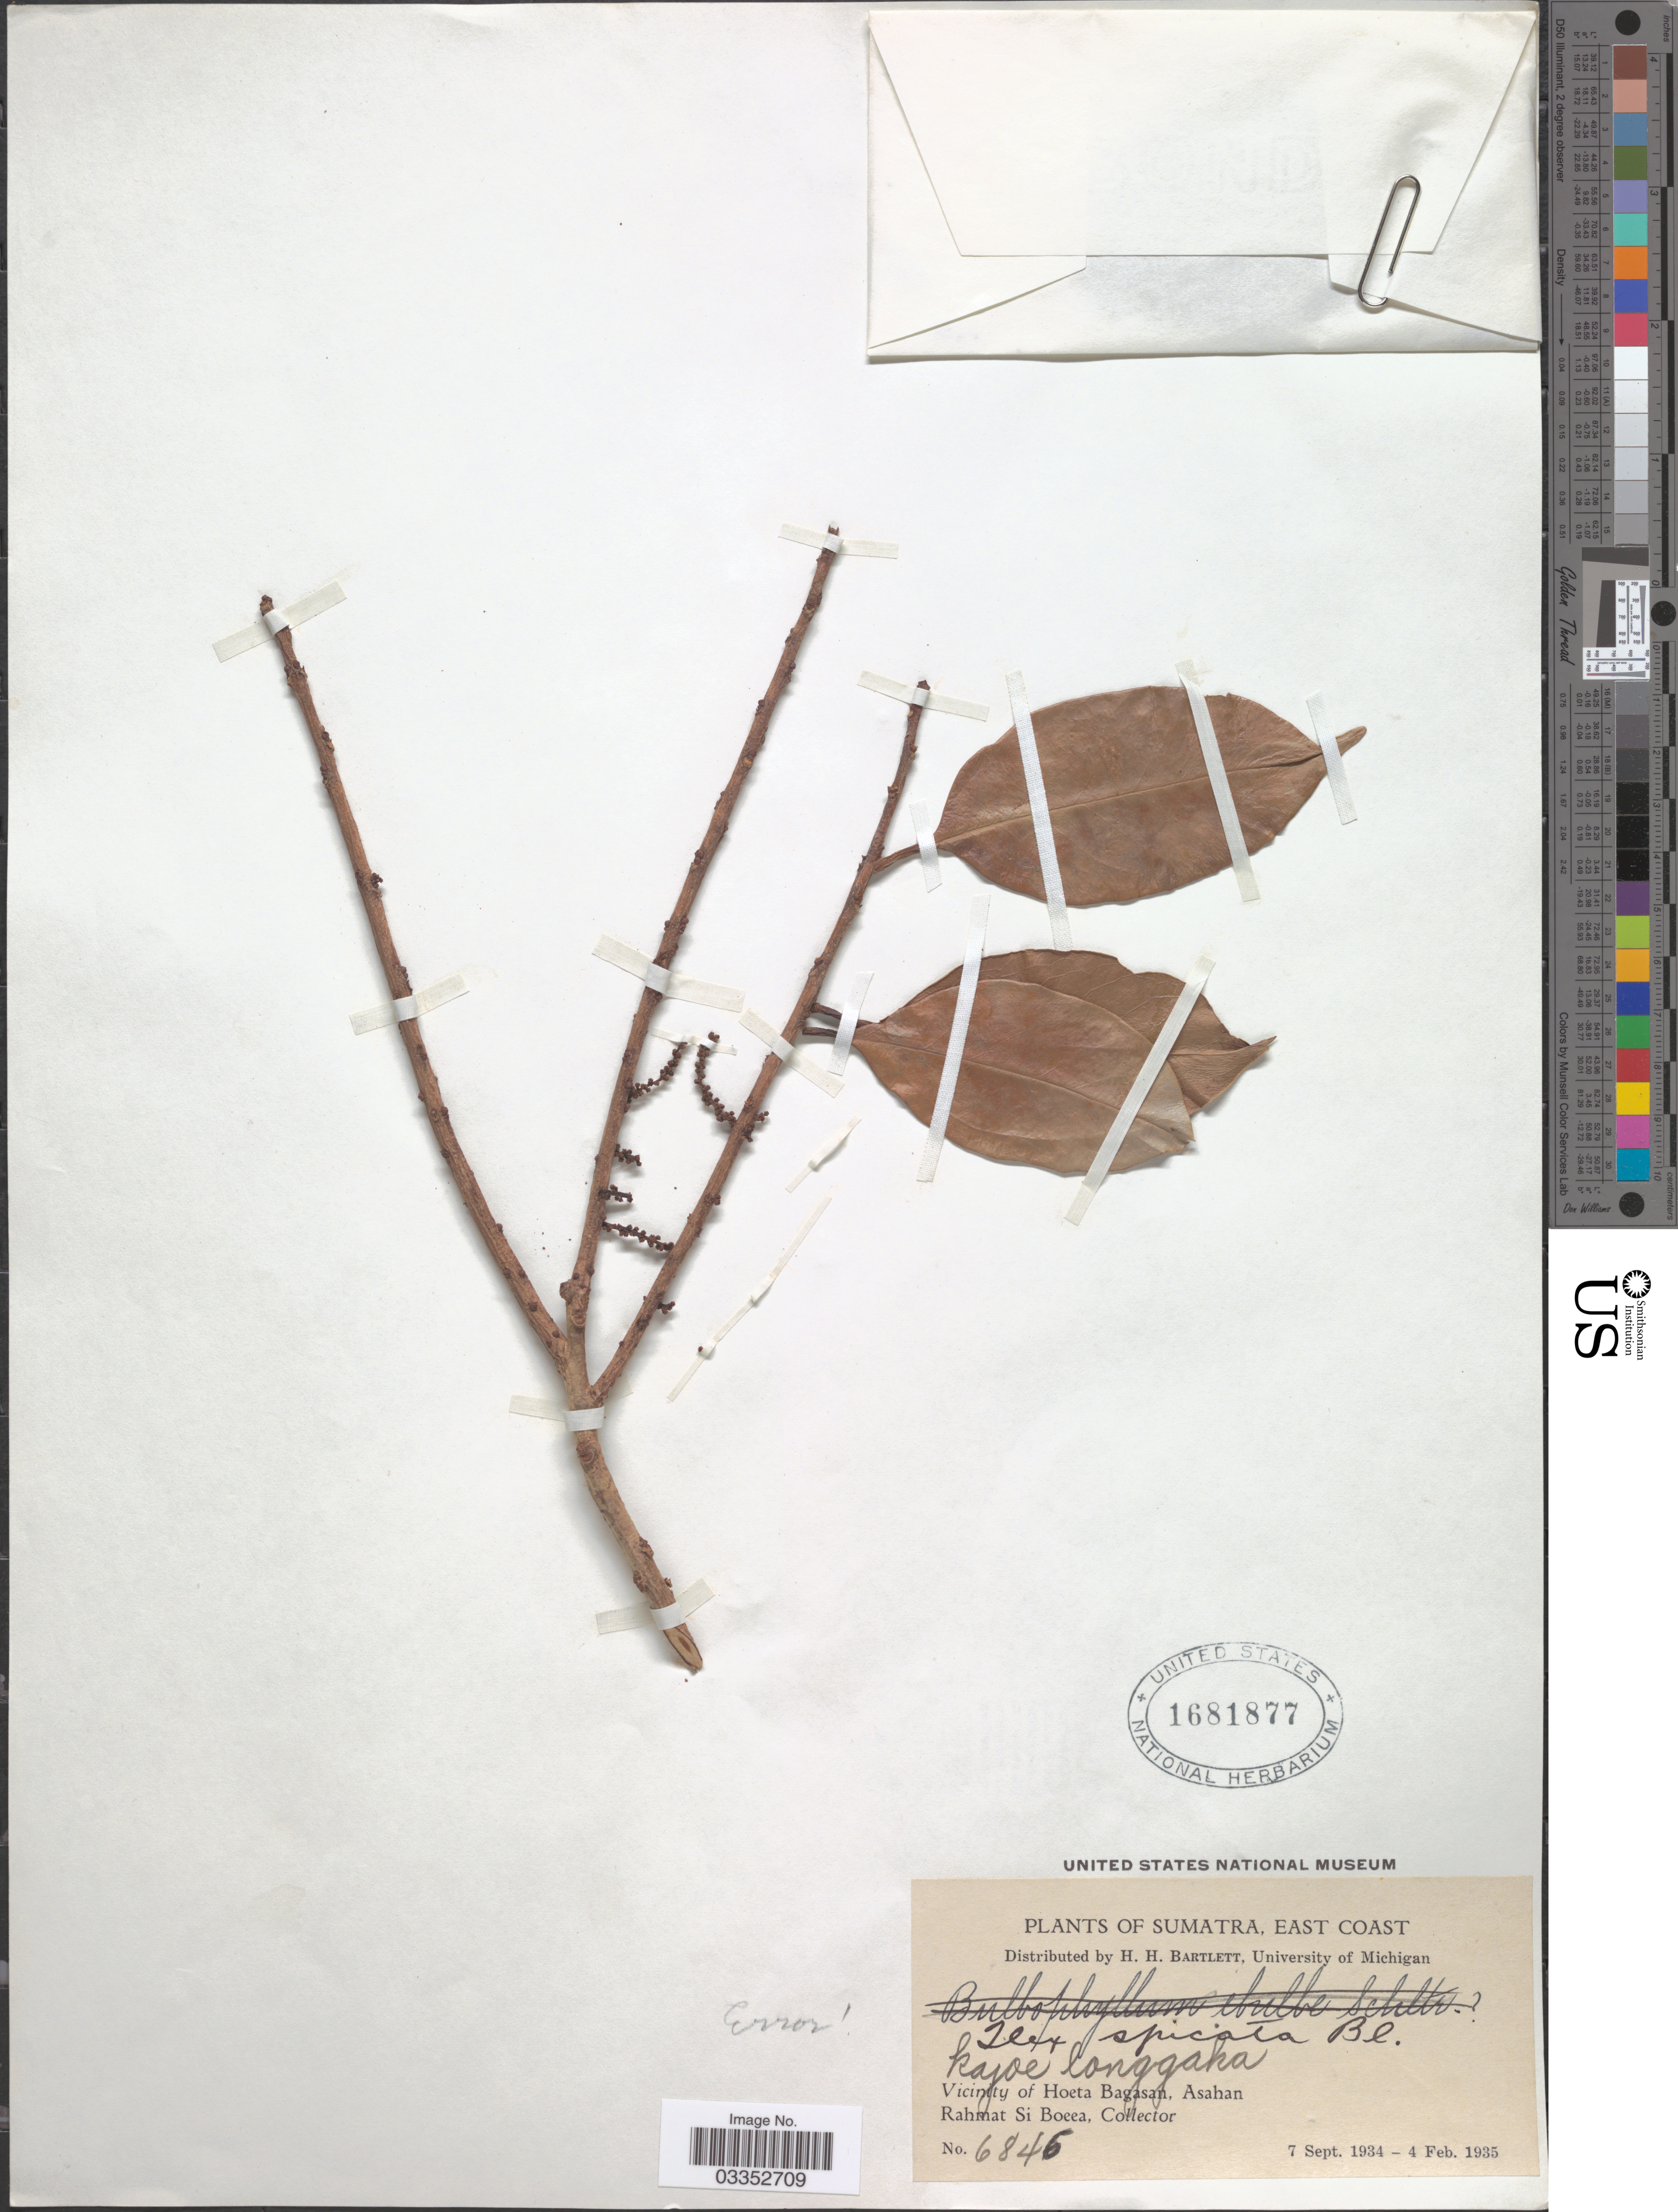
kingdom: Plantae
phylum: Tracheophyta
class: Magnoliopsida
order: Aquifoliales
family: Aquifoliaceae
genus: Ilex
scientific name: Ilex spicata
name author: Blume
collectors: Rahmat Si Boeea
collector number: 6846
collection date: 1934-09-07/1935-02-04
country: Indonesia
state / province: Sumatra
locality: East Coast. Vicinity of Hoeta Bagasan, Asahan.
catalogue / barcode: US 1681877